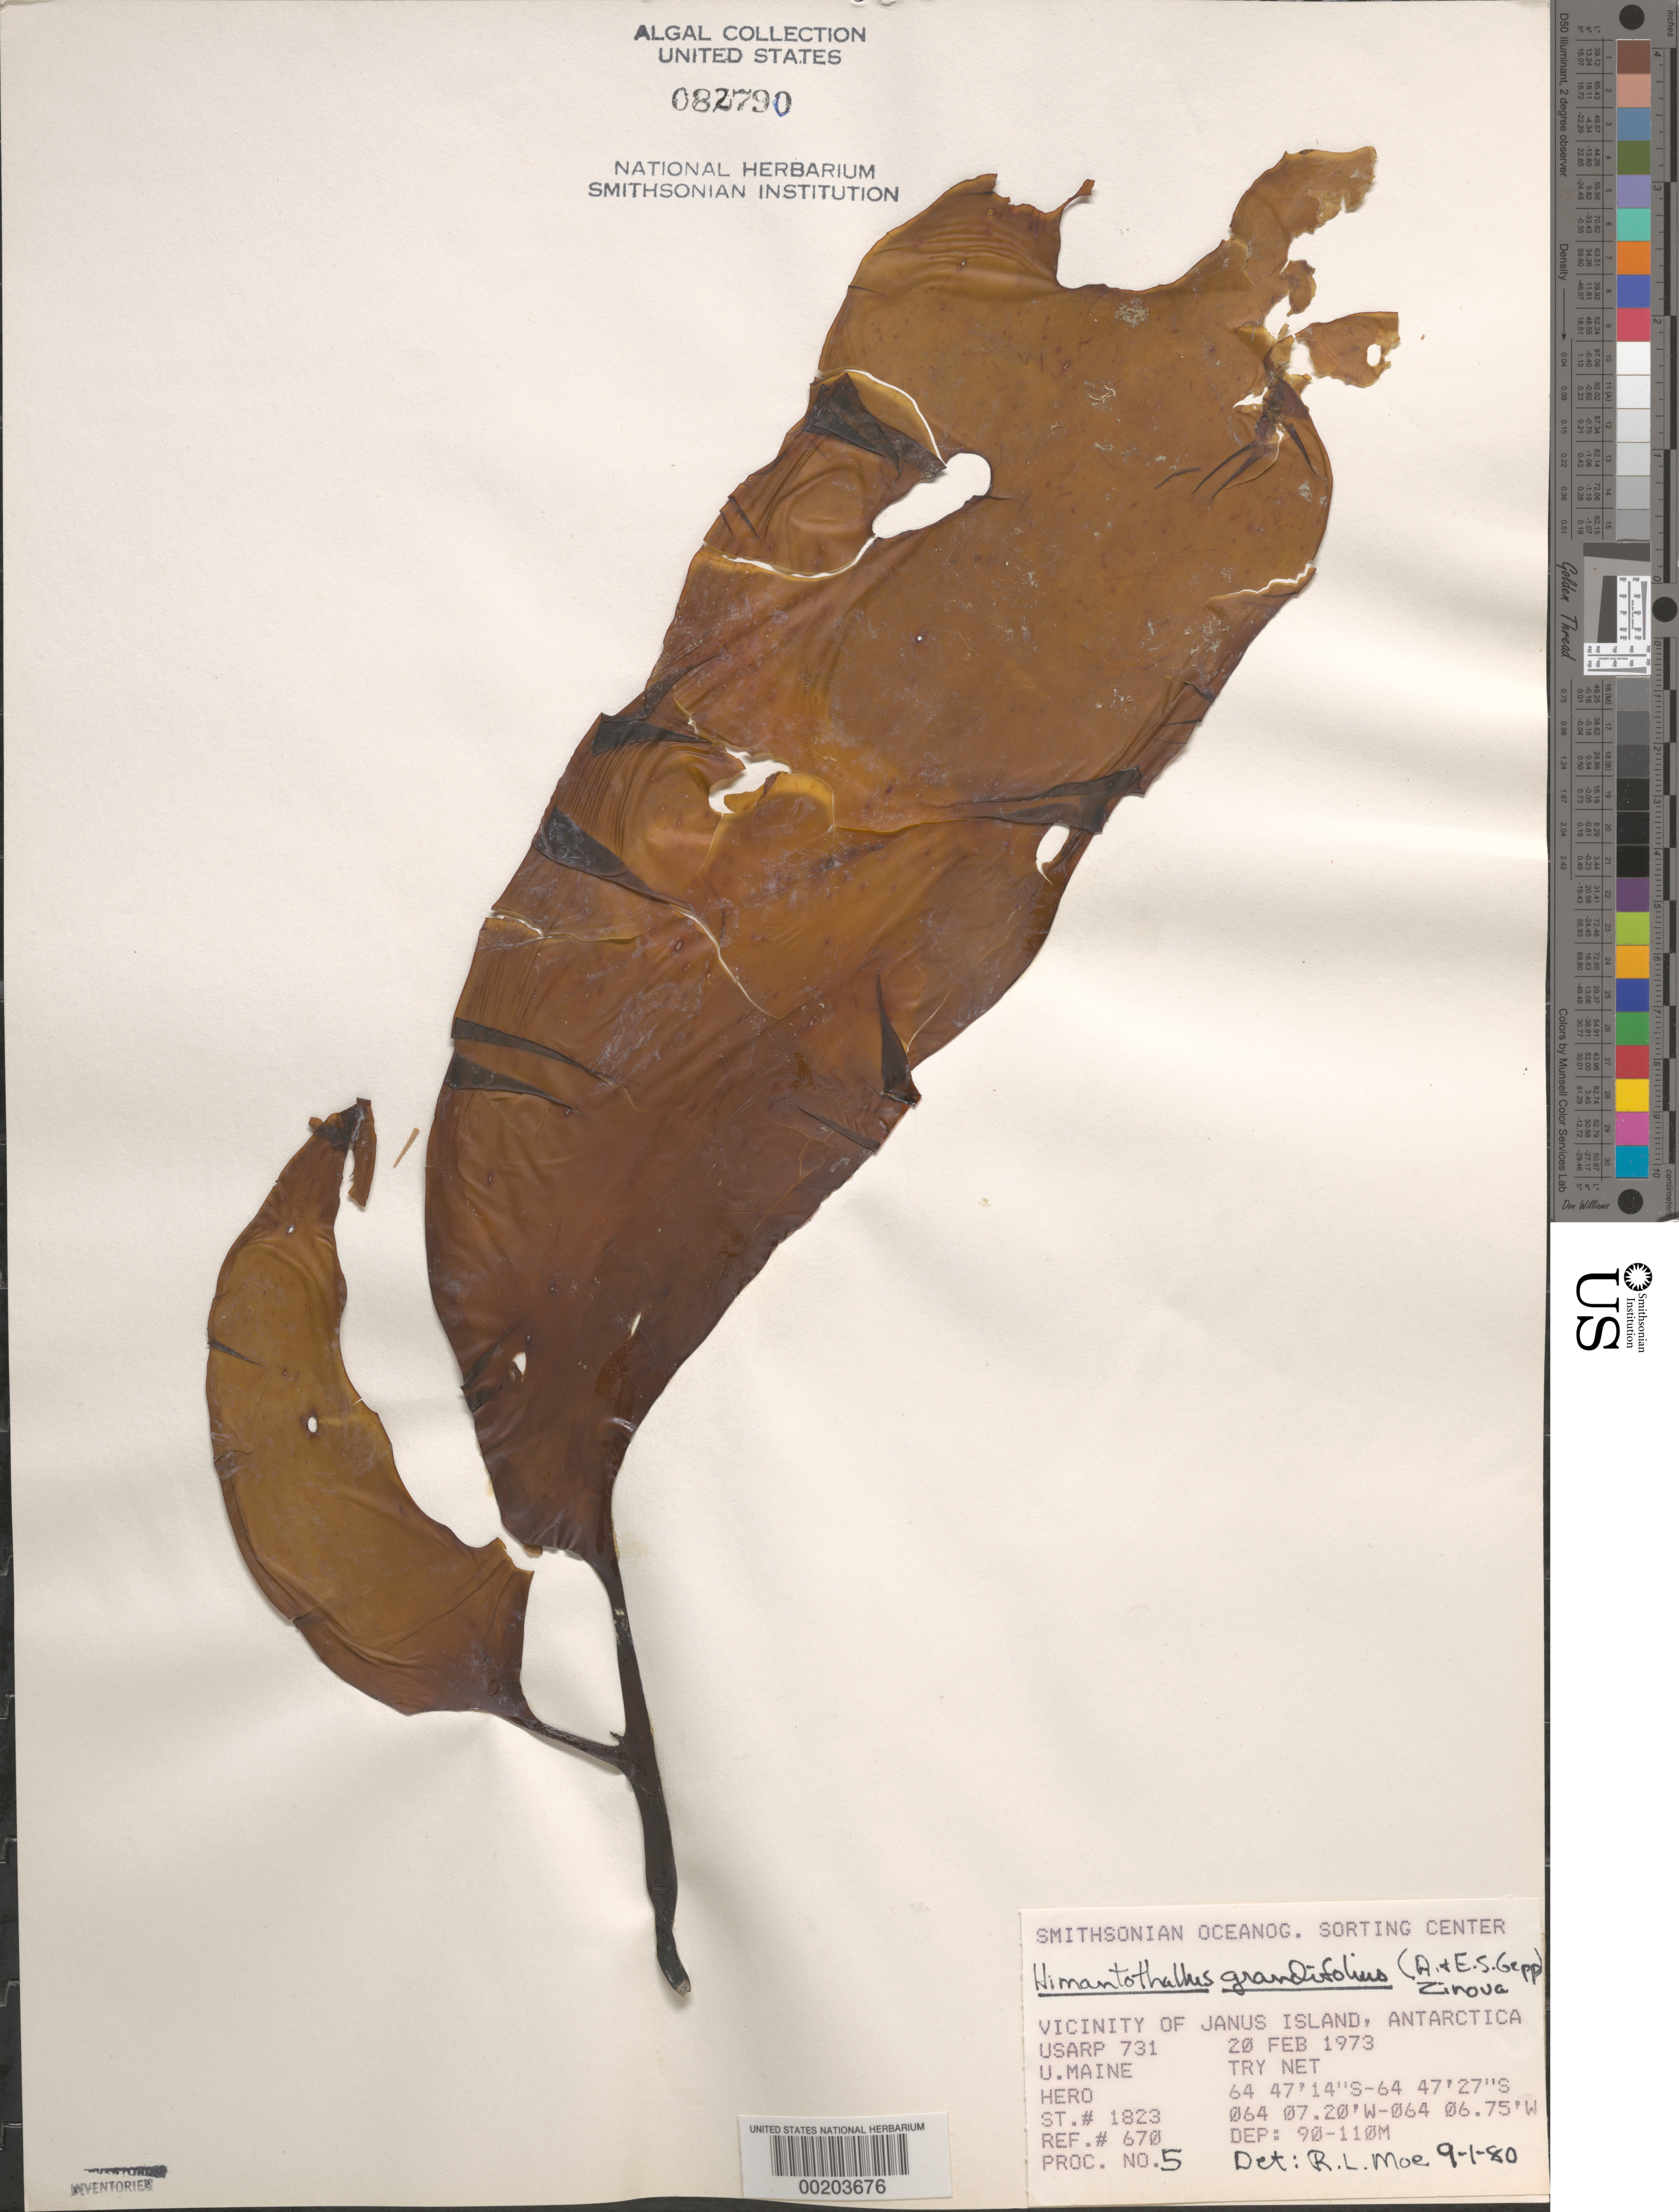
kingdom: Chromista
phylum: Ochrophyta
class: Phaeophyceae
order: Desmarestiales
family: Desmarestiaceae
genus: Himantothallus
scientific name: Himantothallus grandifolius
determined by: Moe, R. L.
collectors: University of Maine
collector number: Station 1823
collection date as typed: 20 Feb 1973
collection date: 1973-02-20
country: Antarctica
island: Janus Island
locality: Janus Island area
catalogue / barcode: US 82790